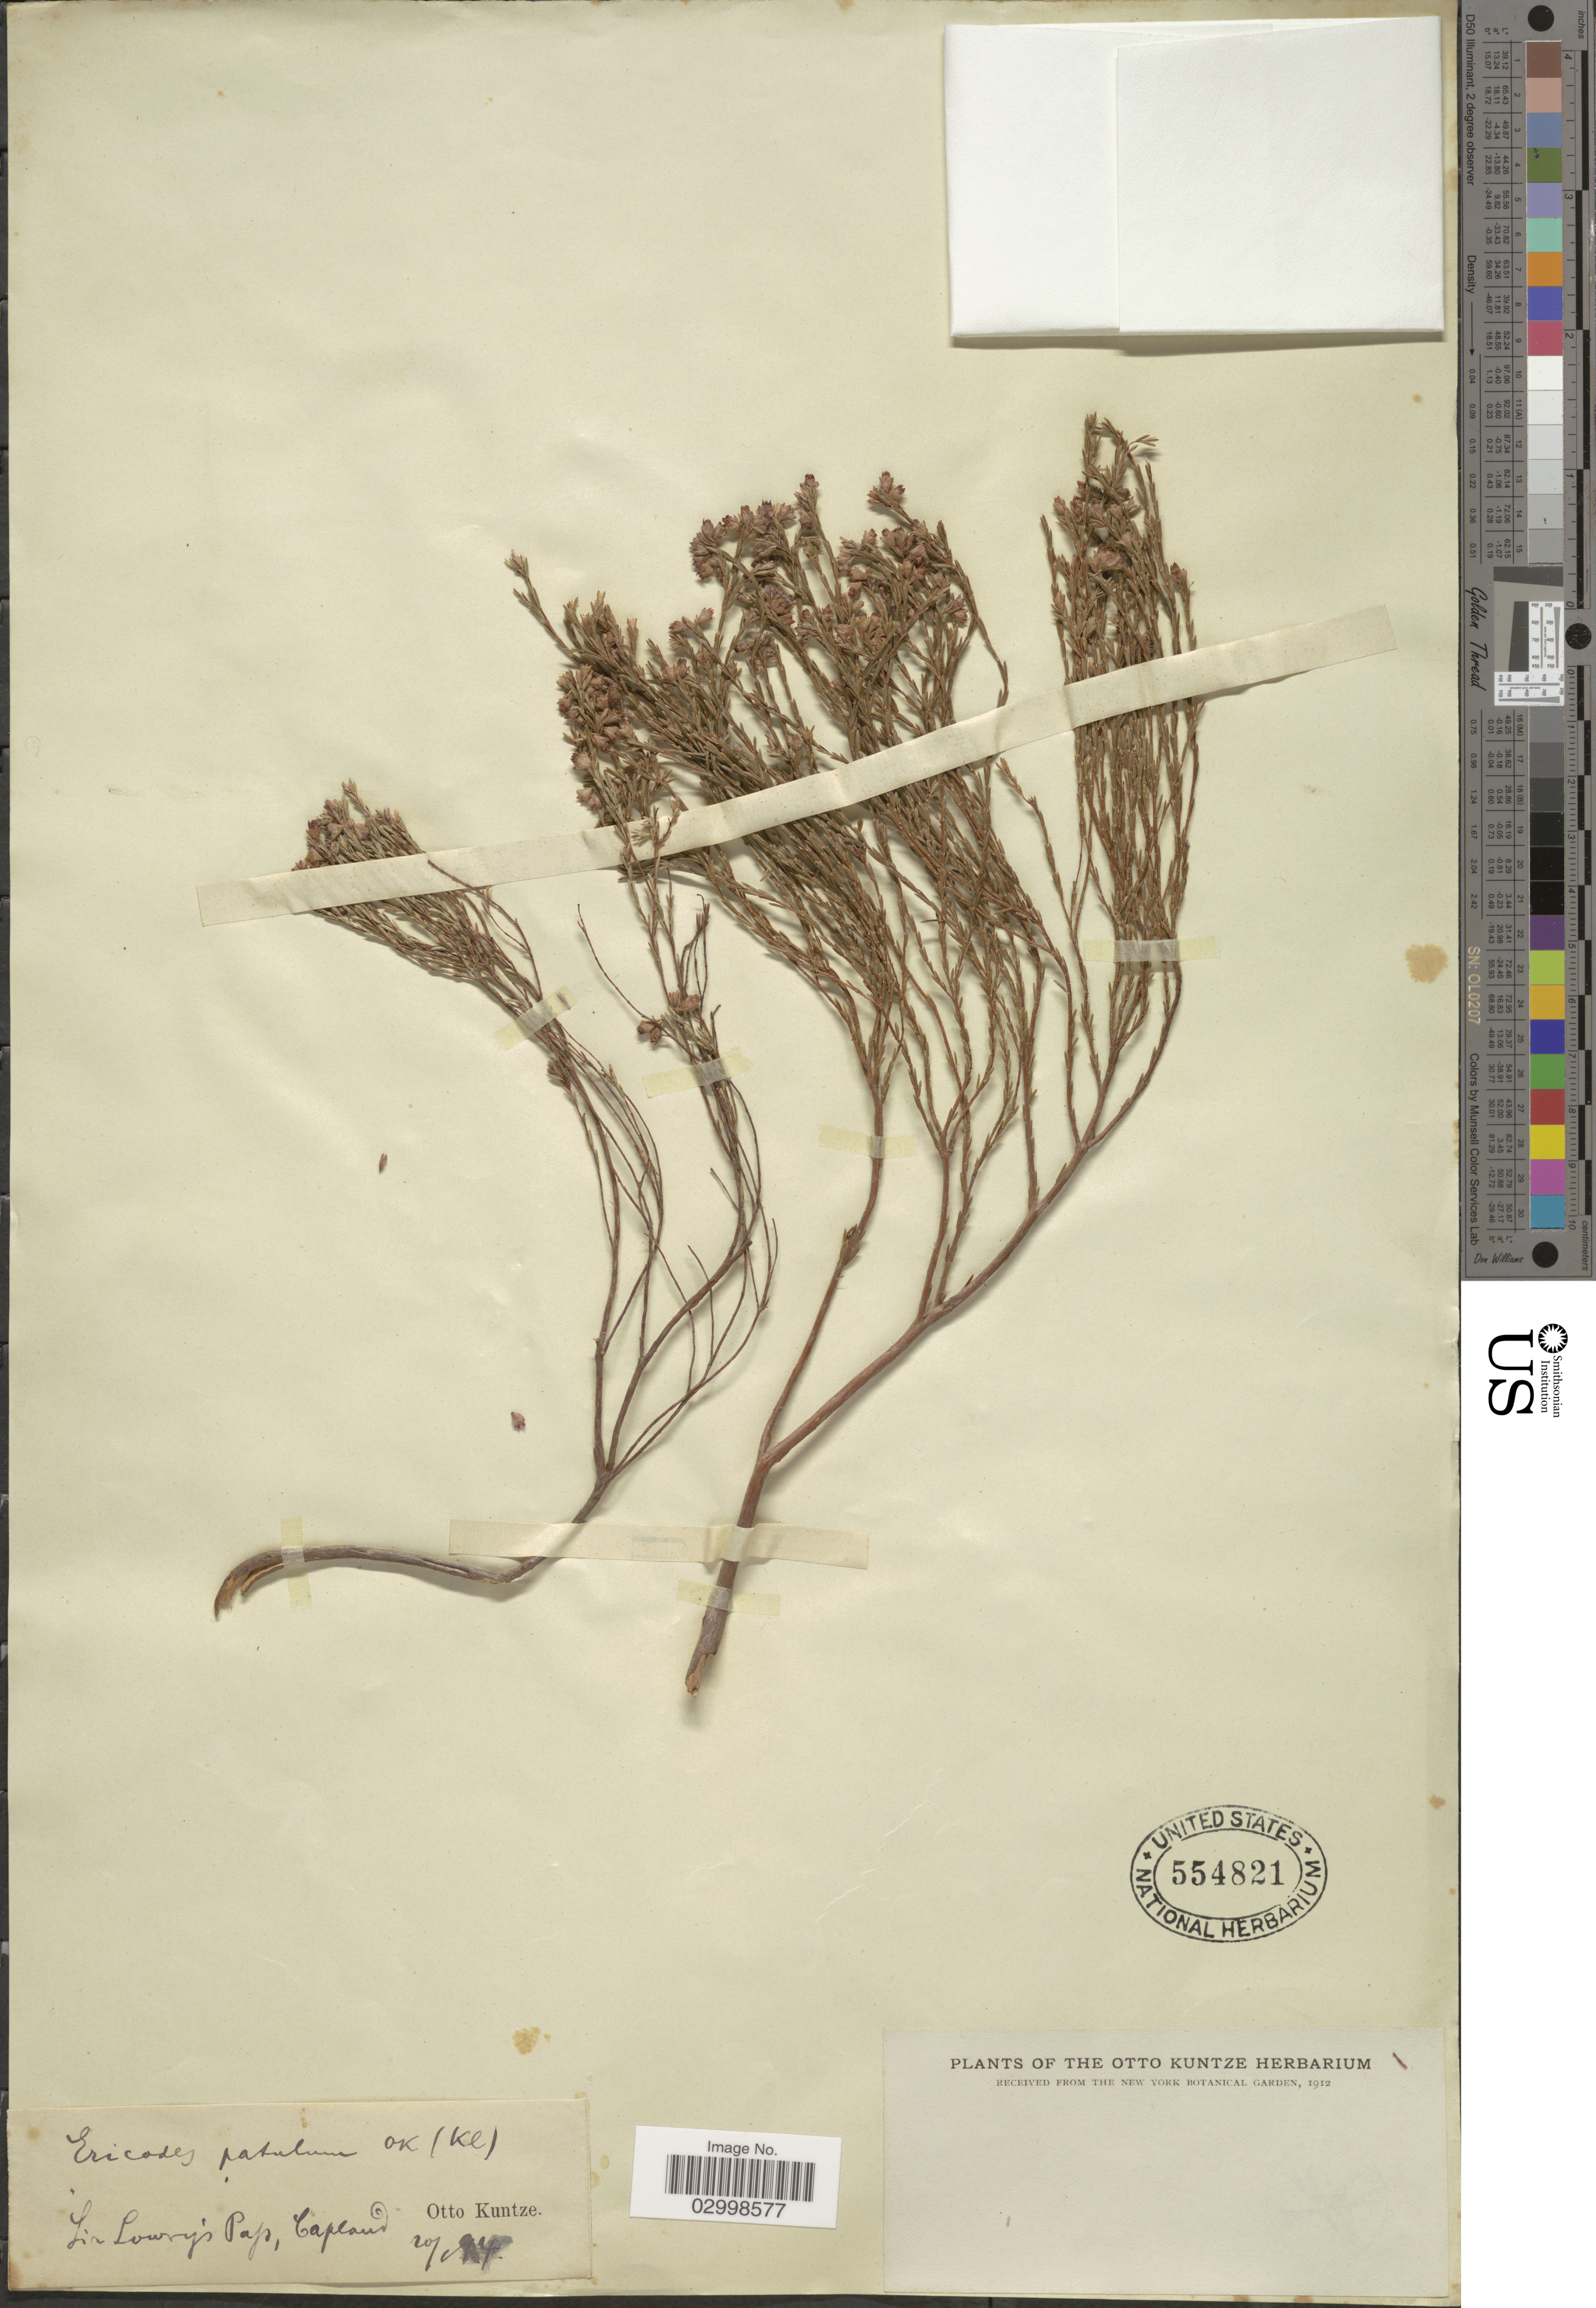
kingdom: Plantae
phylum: Tracheophyta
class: Magnoliopsida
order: Ericales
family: Ericaceae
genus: Erica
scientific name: Erica patula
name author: Klotzsch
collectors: C.E.O. Kuntze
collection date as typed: Transcribed d/m/y: 20/5/74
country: South Africa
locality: In Lowry's Pass, Capland.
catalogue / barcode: US 554821